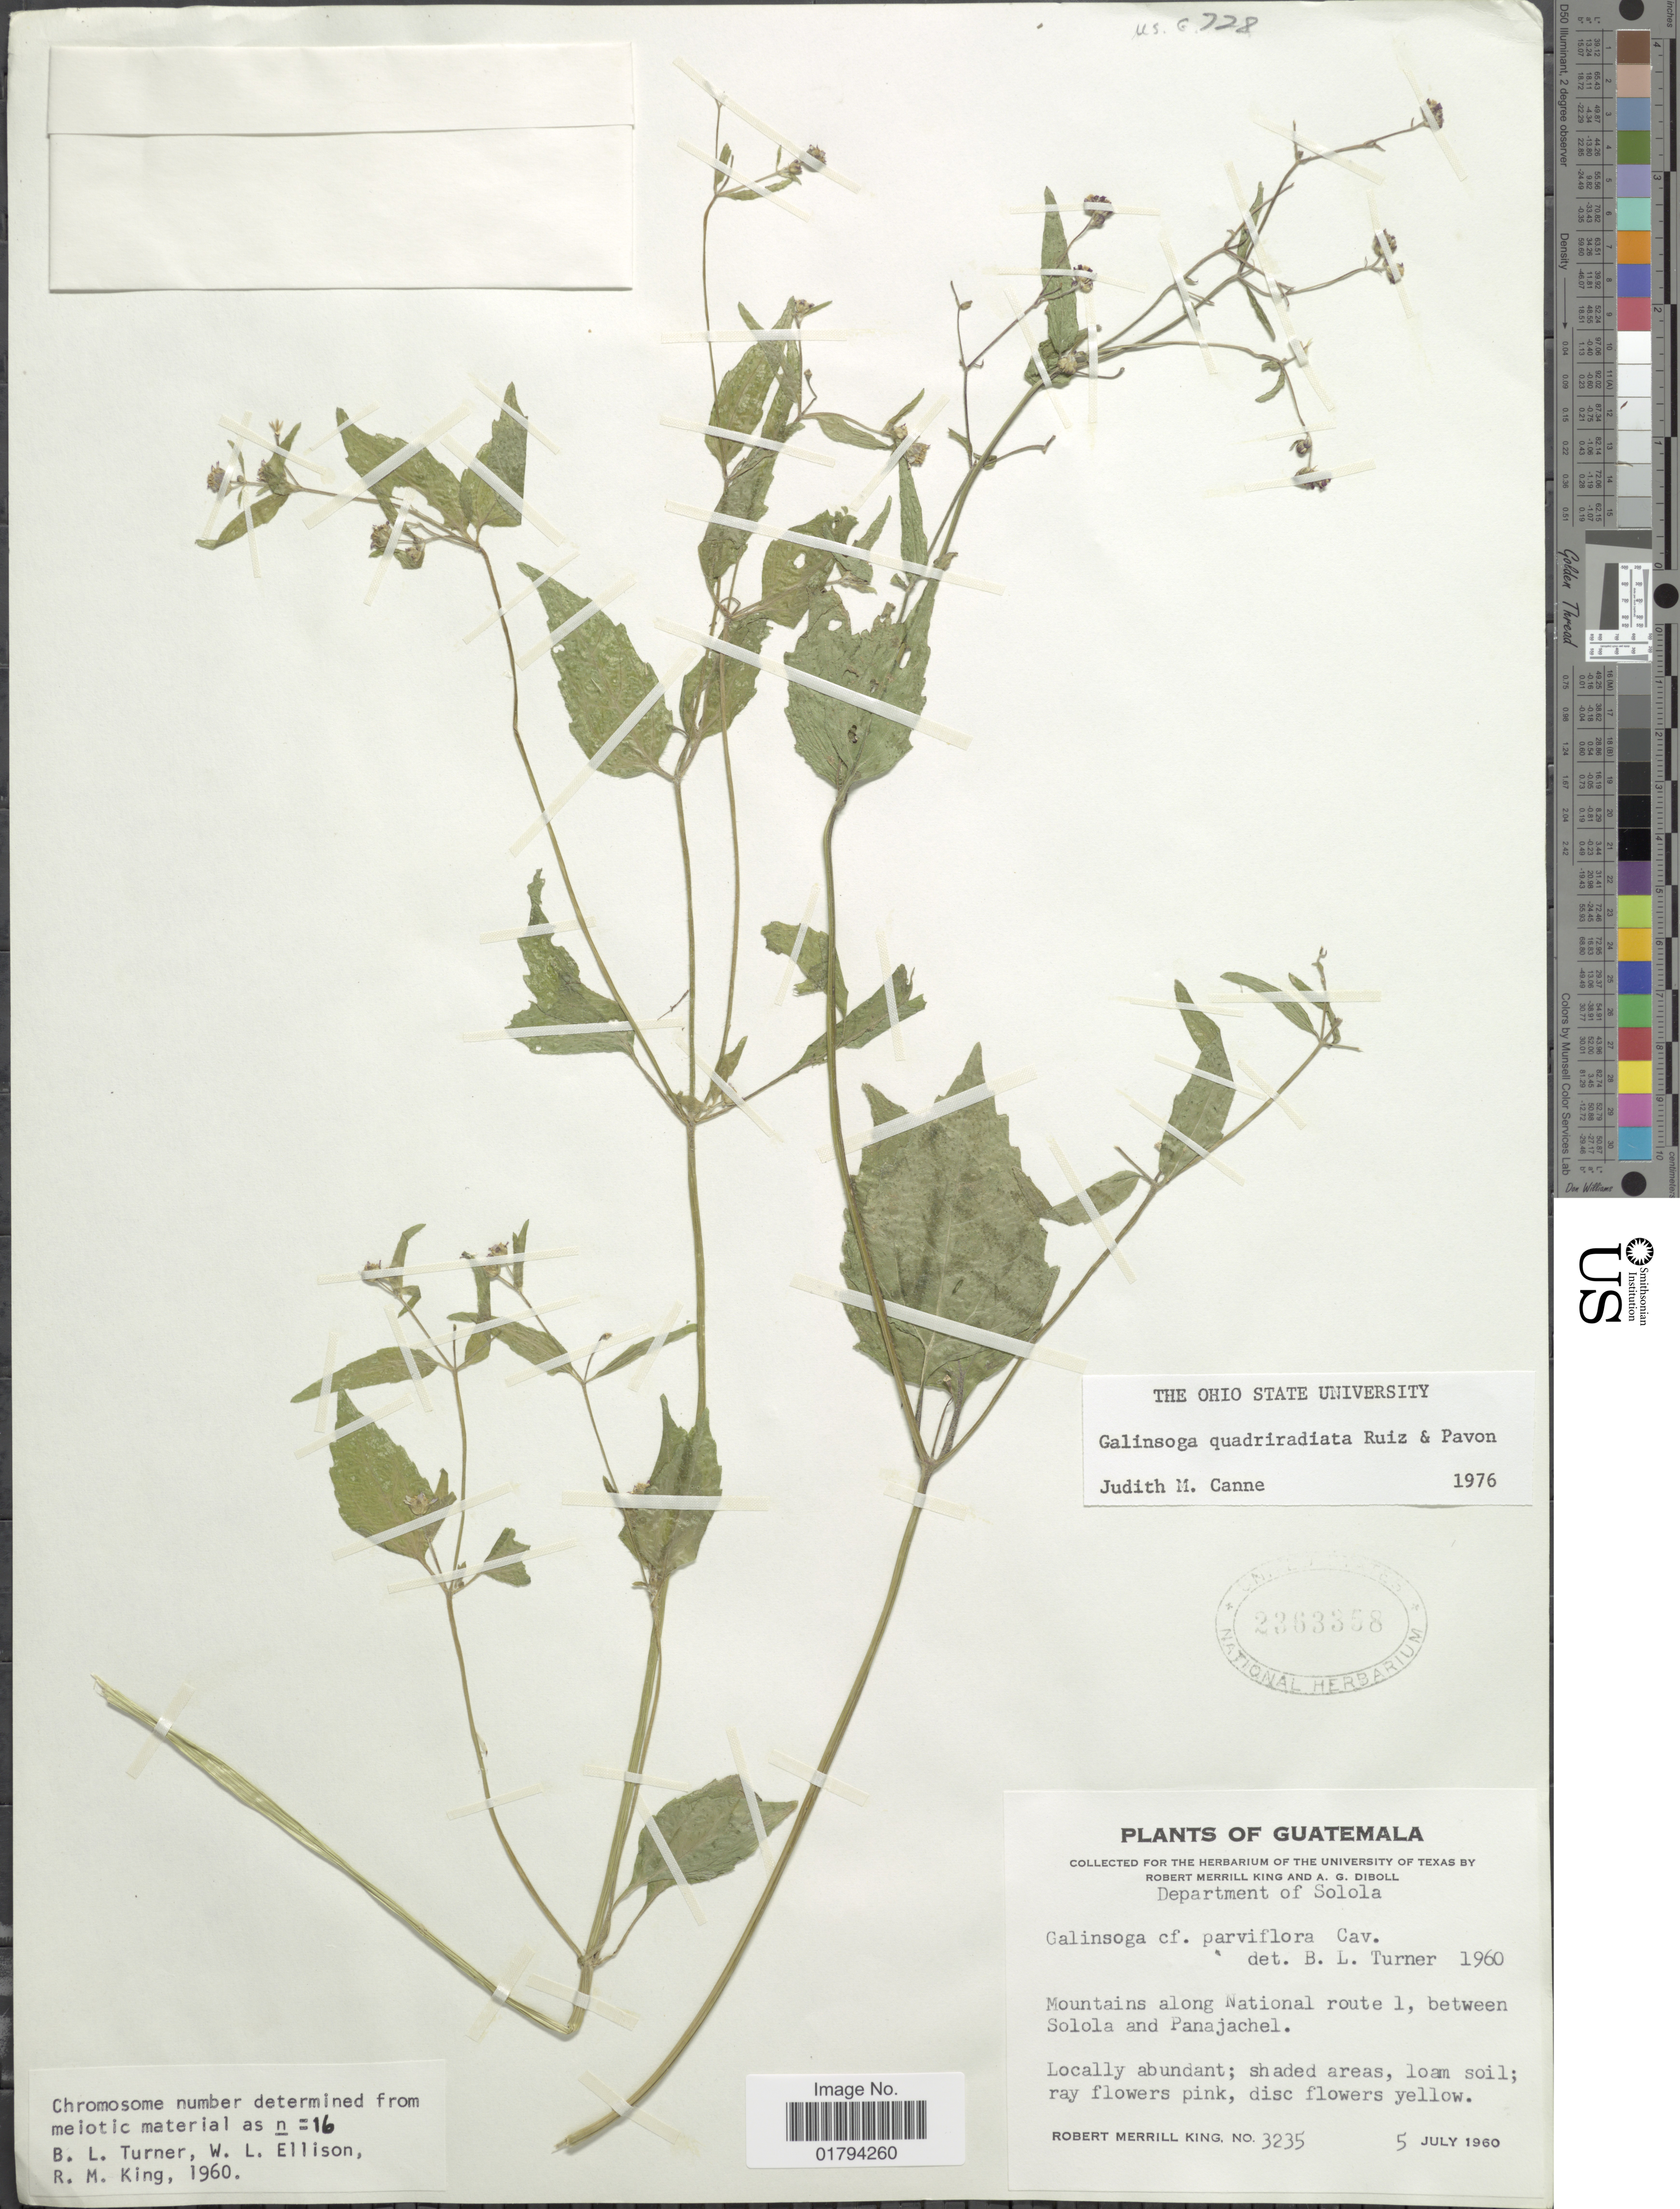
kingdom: Plantae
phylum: Tracheophyta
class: Magnoliopsida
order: Asterales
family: Asteraceae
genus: Galinsoga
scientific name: Galinsoga quadriradiata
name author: Ruiz & Pav.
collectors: R. M. King & A. Diboll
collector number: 3235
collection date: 1960-07-05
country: Guatemala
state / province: Sololá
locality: Mountains along National route 1, between Solola and Panajachel.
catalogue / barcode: US 2363358